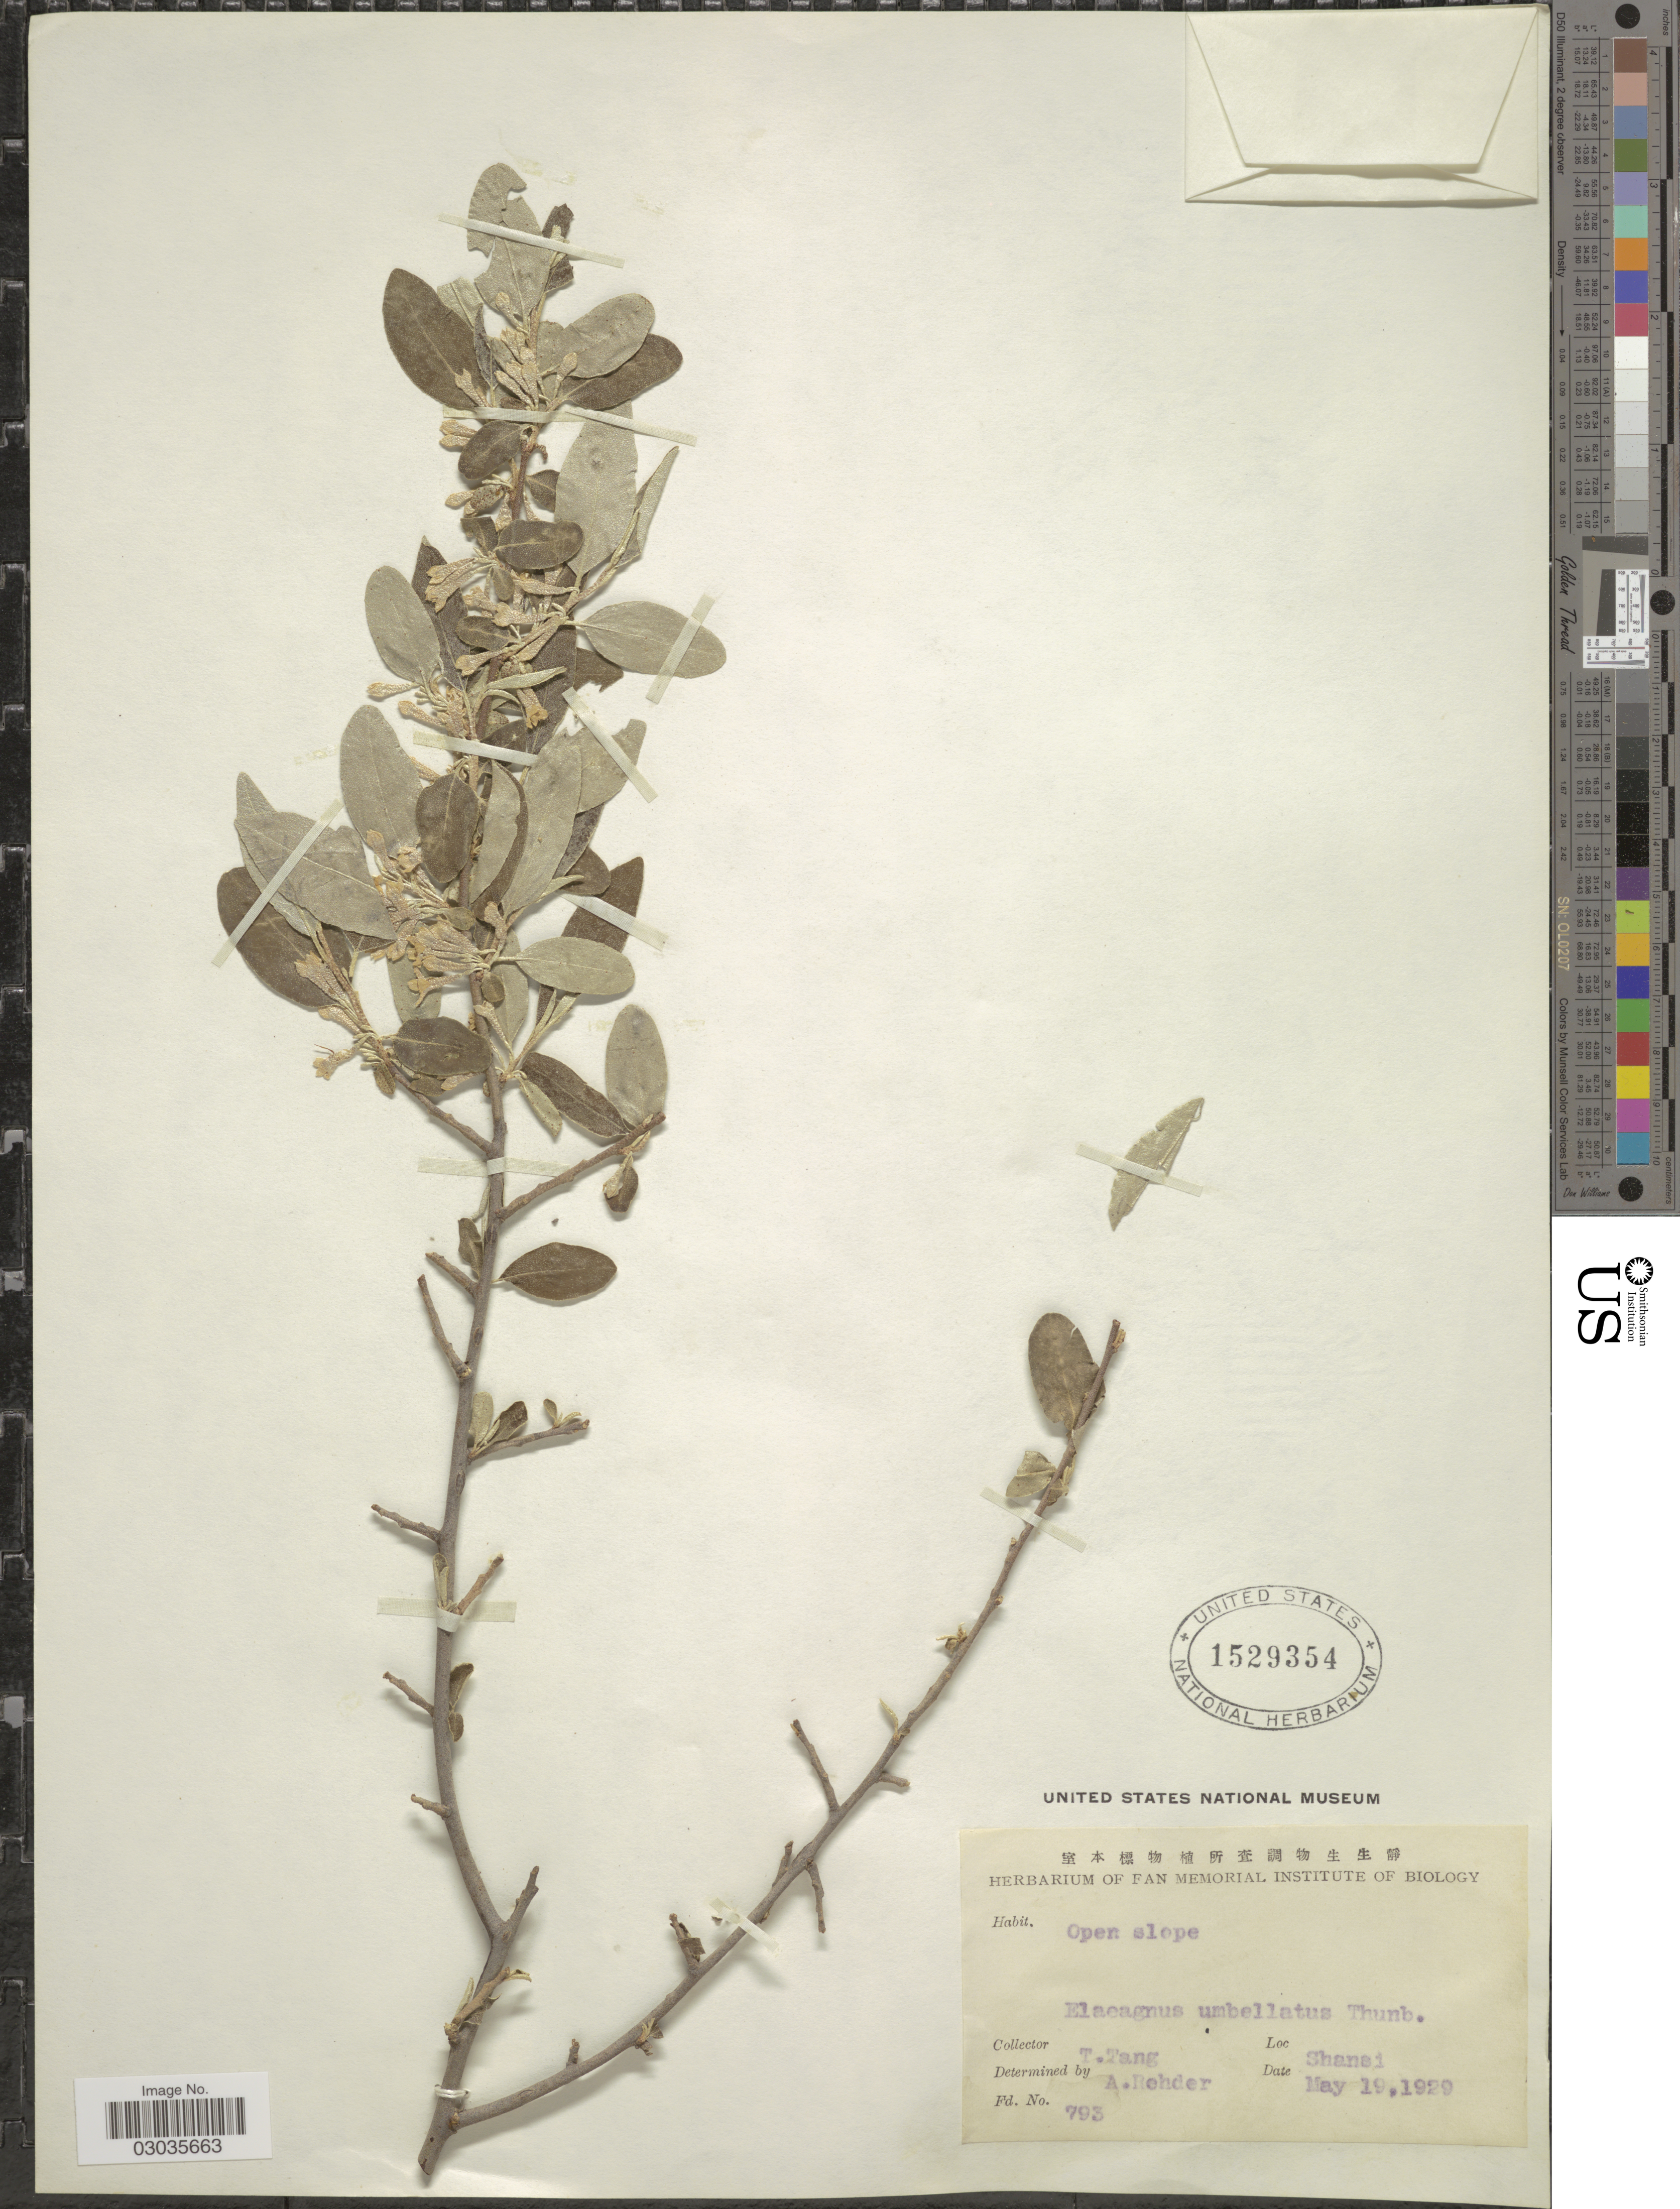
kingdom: Plantae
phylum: Tracheophyta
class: Magnoliopsida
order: Rosales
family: Elaeagnaceae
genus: Elaeagnus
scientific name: Elaeagnus umbellata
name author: Thunb.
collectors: T. Tang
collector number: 793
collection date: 1929-05-19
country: China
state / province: Shanxi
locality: Shansi.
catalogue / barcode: US 1529354